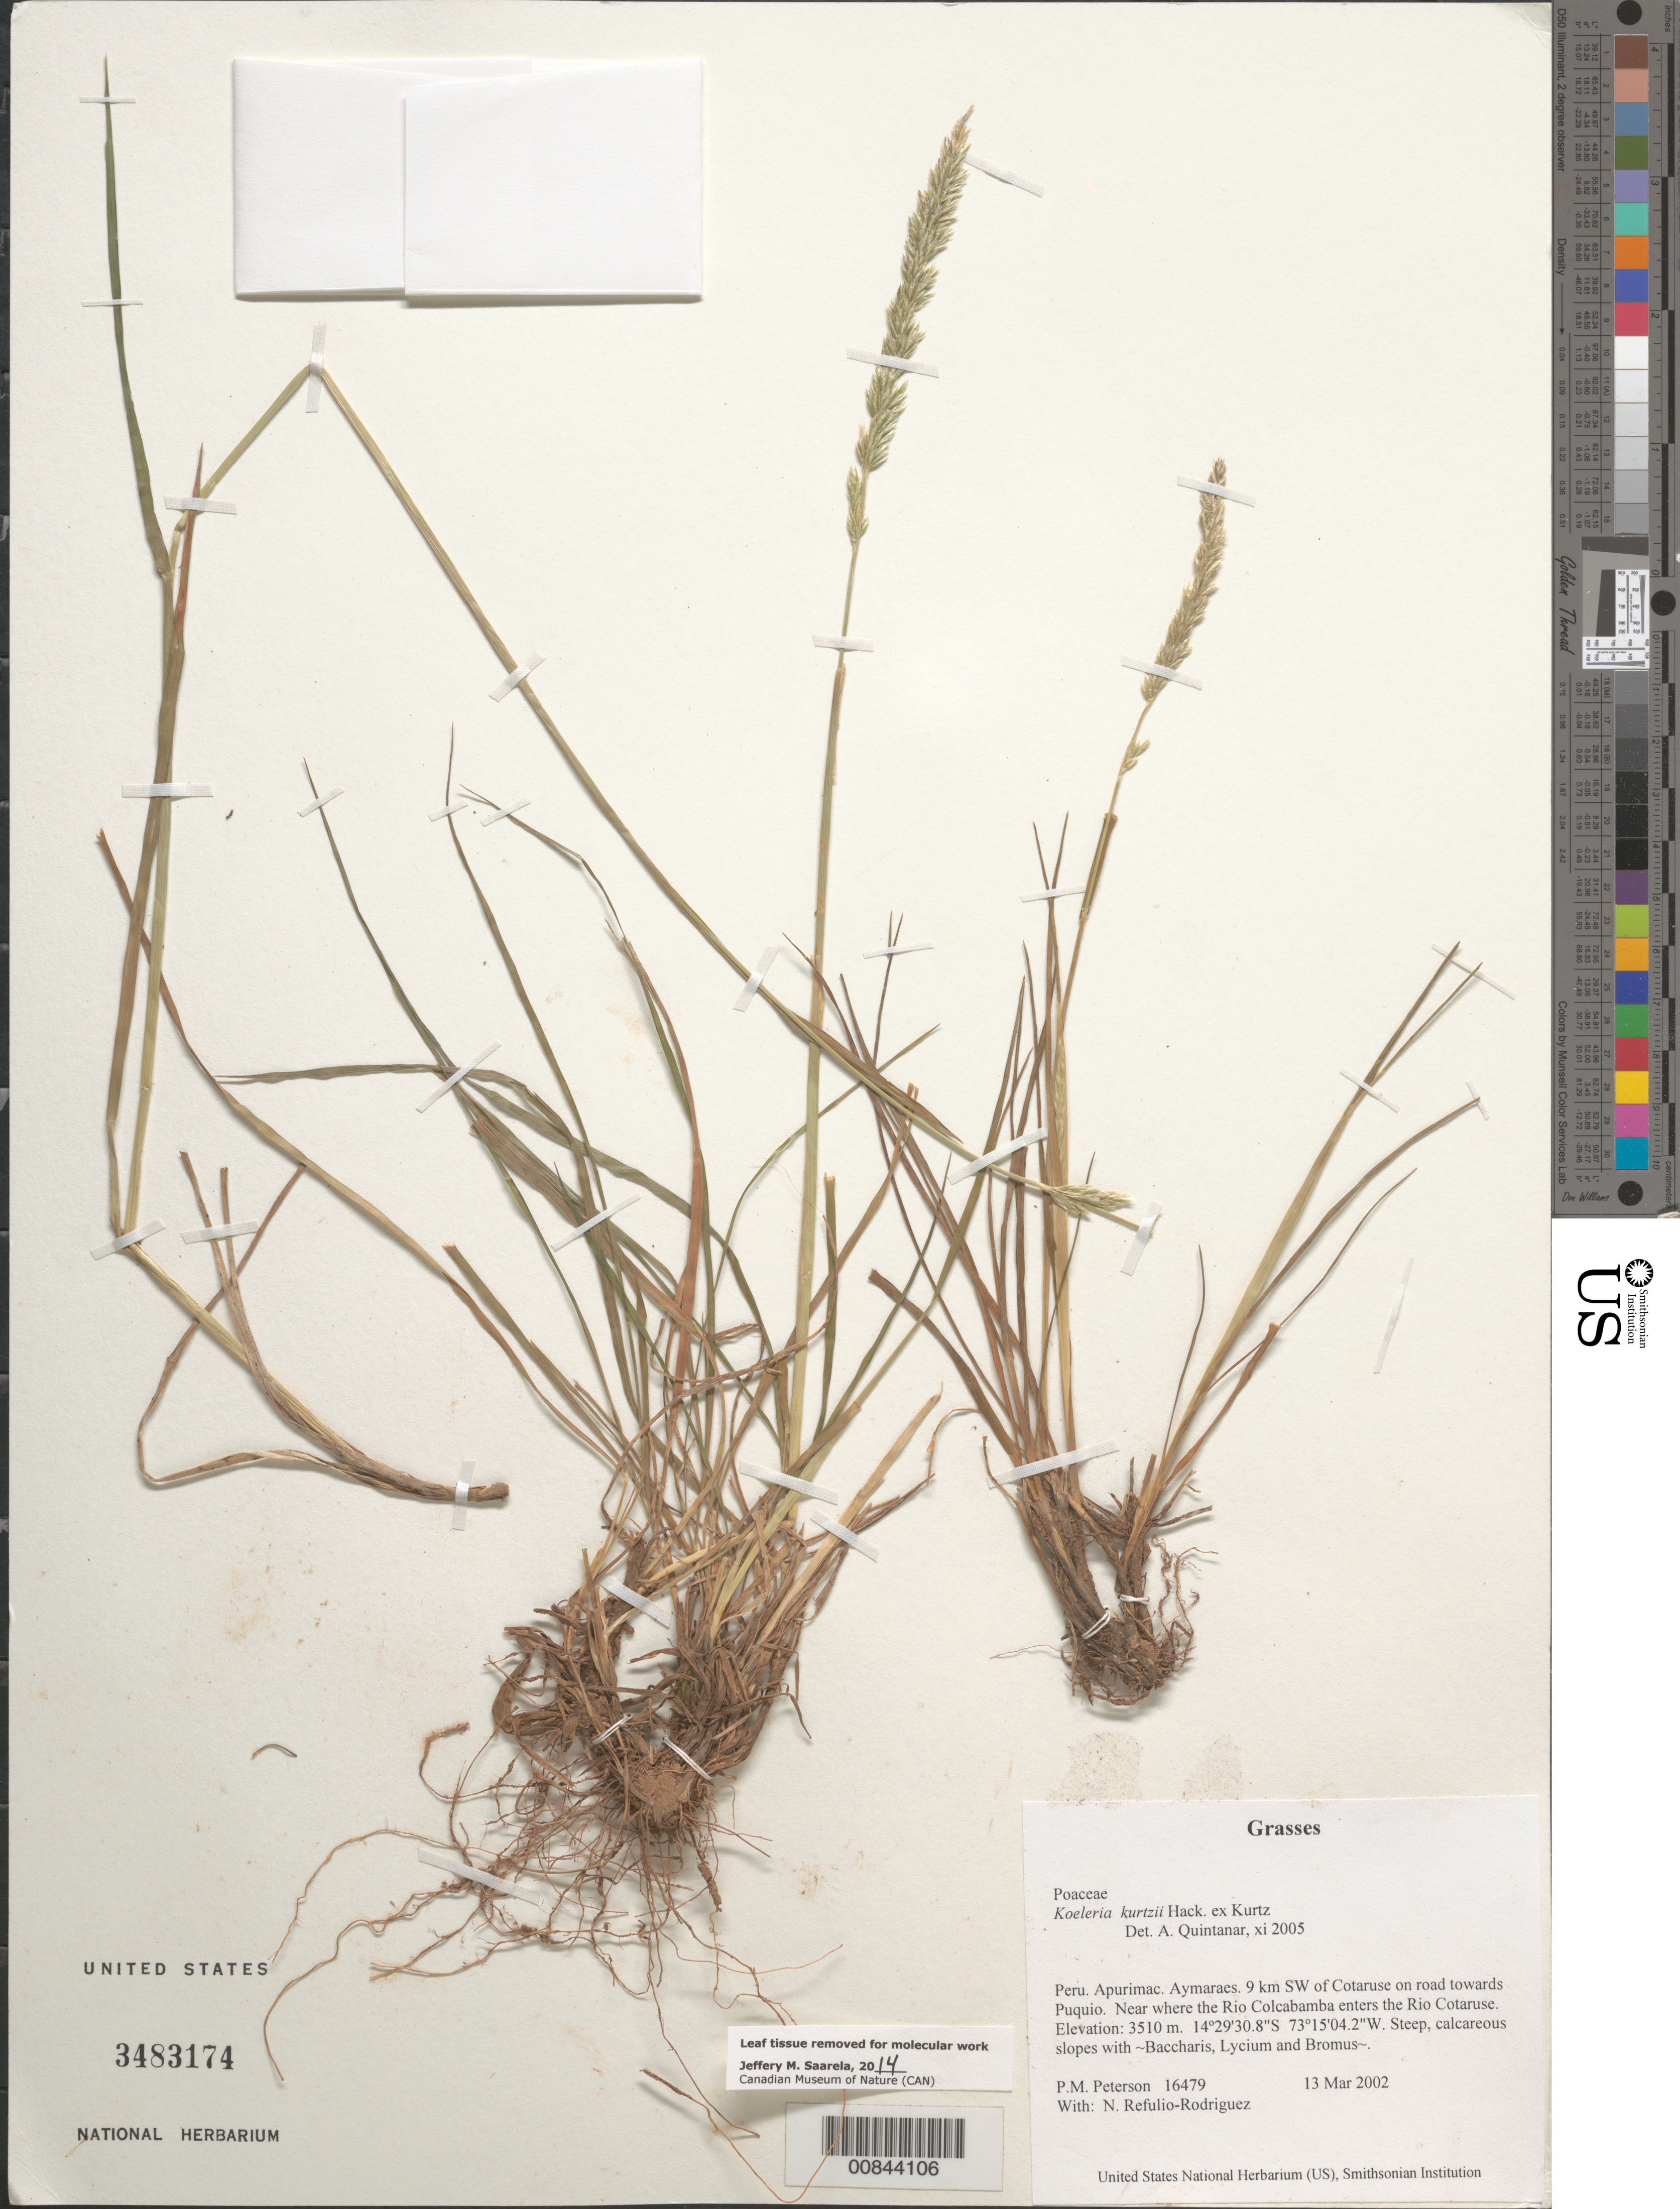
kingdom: Plantae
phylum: Tracheophyta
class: Liliopsida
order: Poales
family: Poaceae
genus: Koeleria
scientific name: Koeleria kurtzii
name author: Hack. ex Kurtz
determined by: Quintanar, A.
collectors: P. M. Peterson & N. Refulio-Rodríguez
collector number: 16479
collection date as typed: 13 Mar 2002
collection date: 2002-03-13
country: Peru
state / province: Apurímac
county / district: Aymaraes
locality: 9 km SW of Cotaruse on road towards Puquio. Near where the Rio Colcabamba enters the Rio Cotaruse.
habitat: Steep, calcareous slopes with ~Baccharis, Lycium and Bromus~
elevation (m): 3510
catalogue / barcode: US 3483174